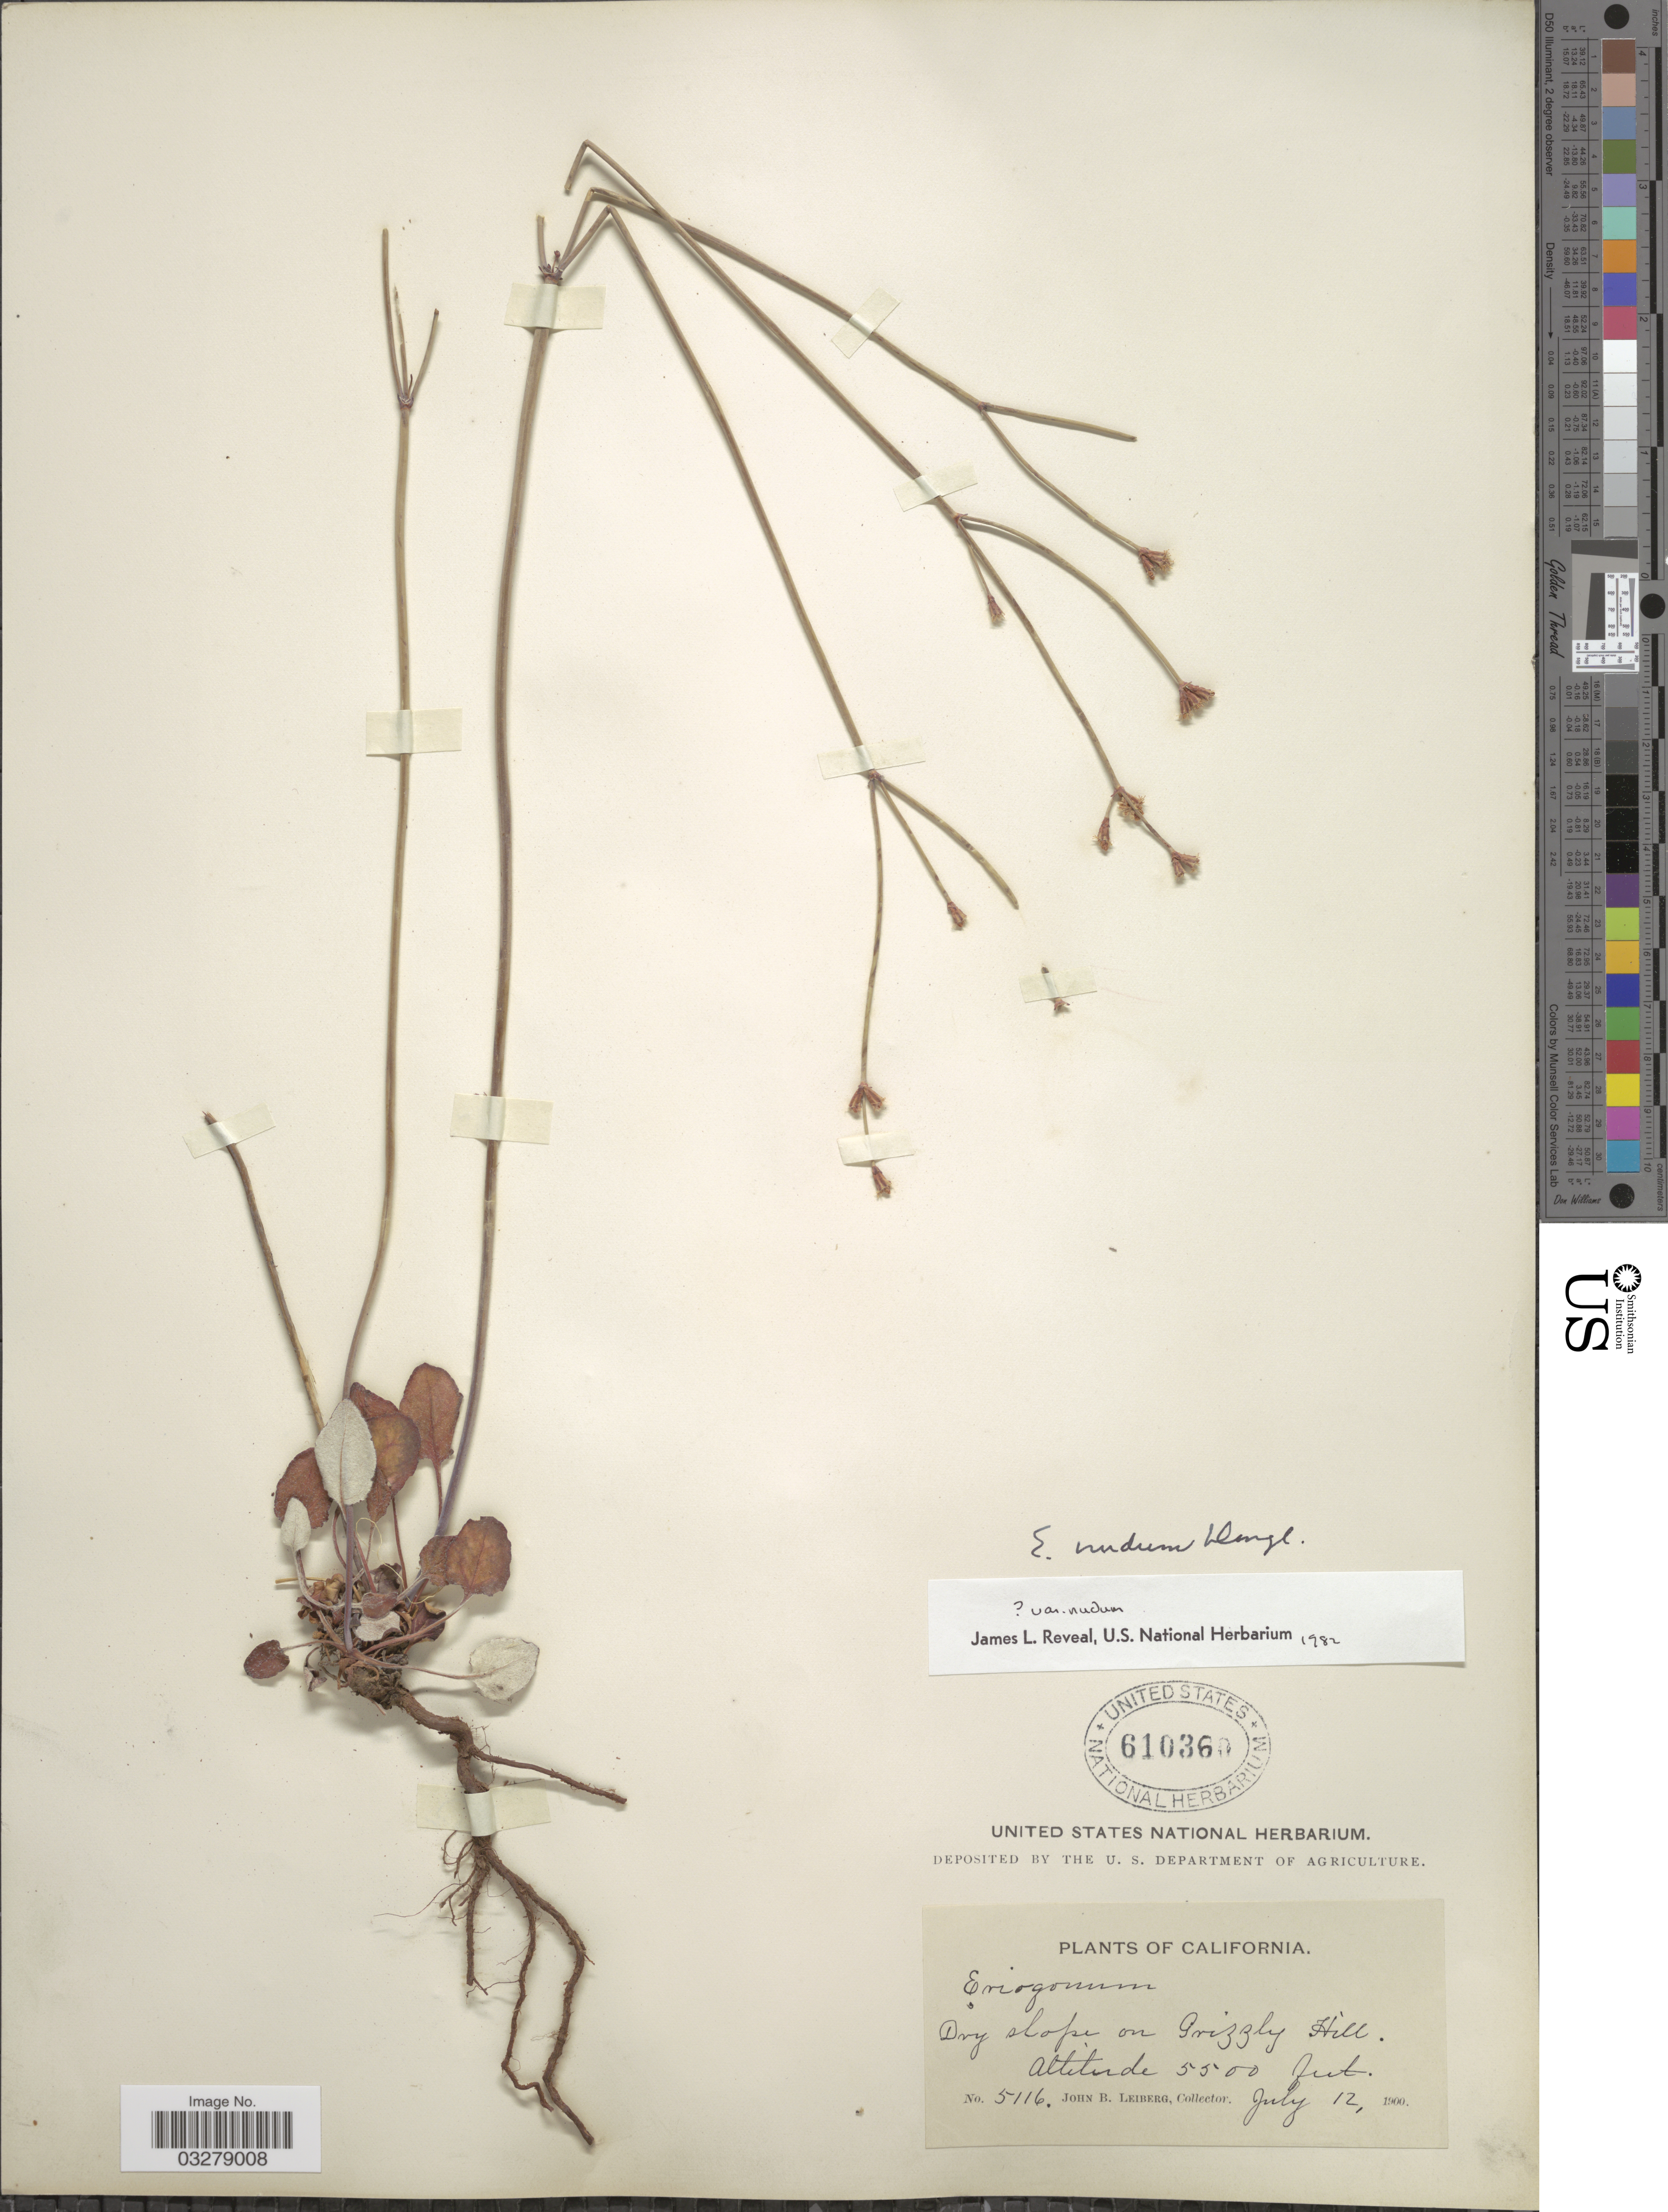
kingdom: Plantae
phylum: Tracheophyta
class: Magnoliopsida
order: Caryophyllales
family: Polygonaceae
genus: Eriogonum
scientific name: Eriogonum nudum var. nudum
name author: Douglas ex Benth.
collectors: J. B. Leiberg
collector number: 5116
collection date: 1900-07-12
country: United States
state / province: California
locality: Dry slope on Grizzly Hill.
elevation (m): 1676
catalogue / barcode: US 610360